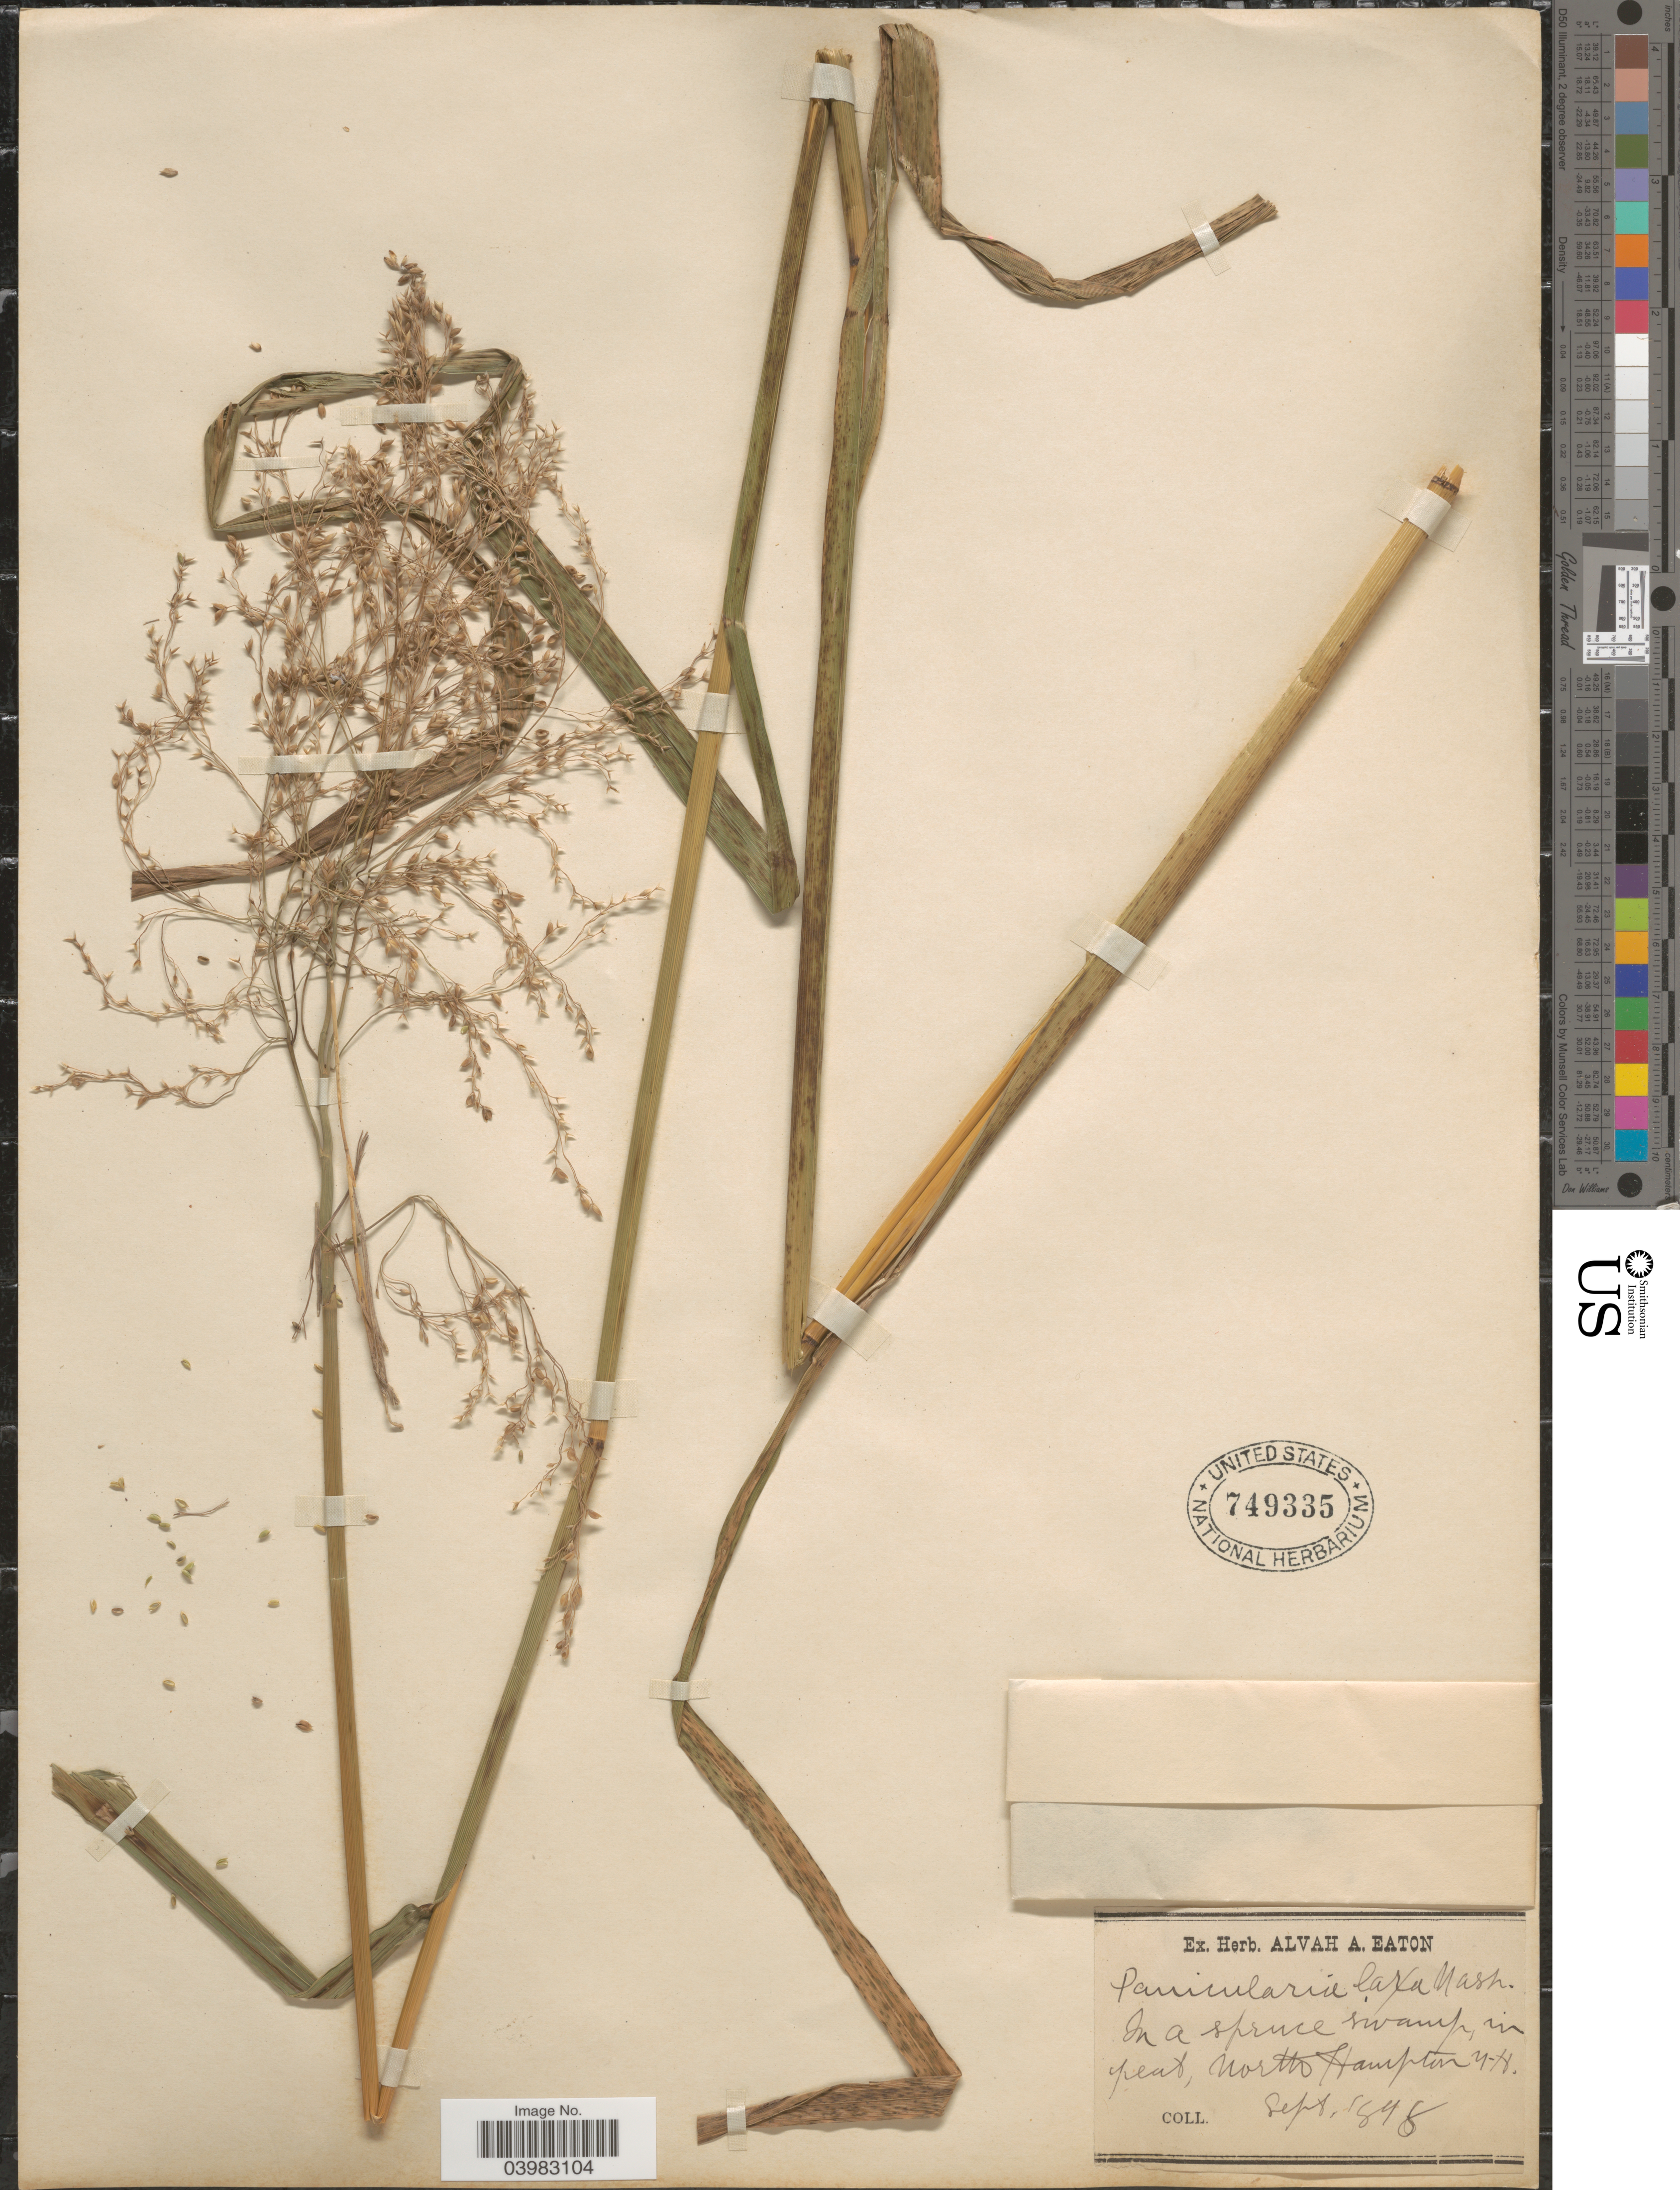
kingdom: Plantae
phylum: Tracheophyta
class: Liliopsida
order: Poales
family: Poaceae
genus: Glyceria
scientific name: Glyceria canadensis var. laxa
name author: (Scribn.) Hitchc.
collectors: ex herb. Alvah A. Eaton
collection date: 1898-09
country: United States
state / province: New Hampshire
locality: In a spruce swamp, in peat, North Hampton.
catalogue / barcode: US 749335